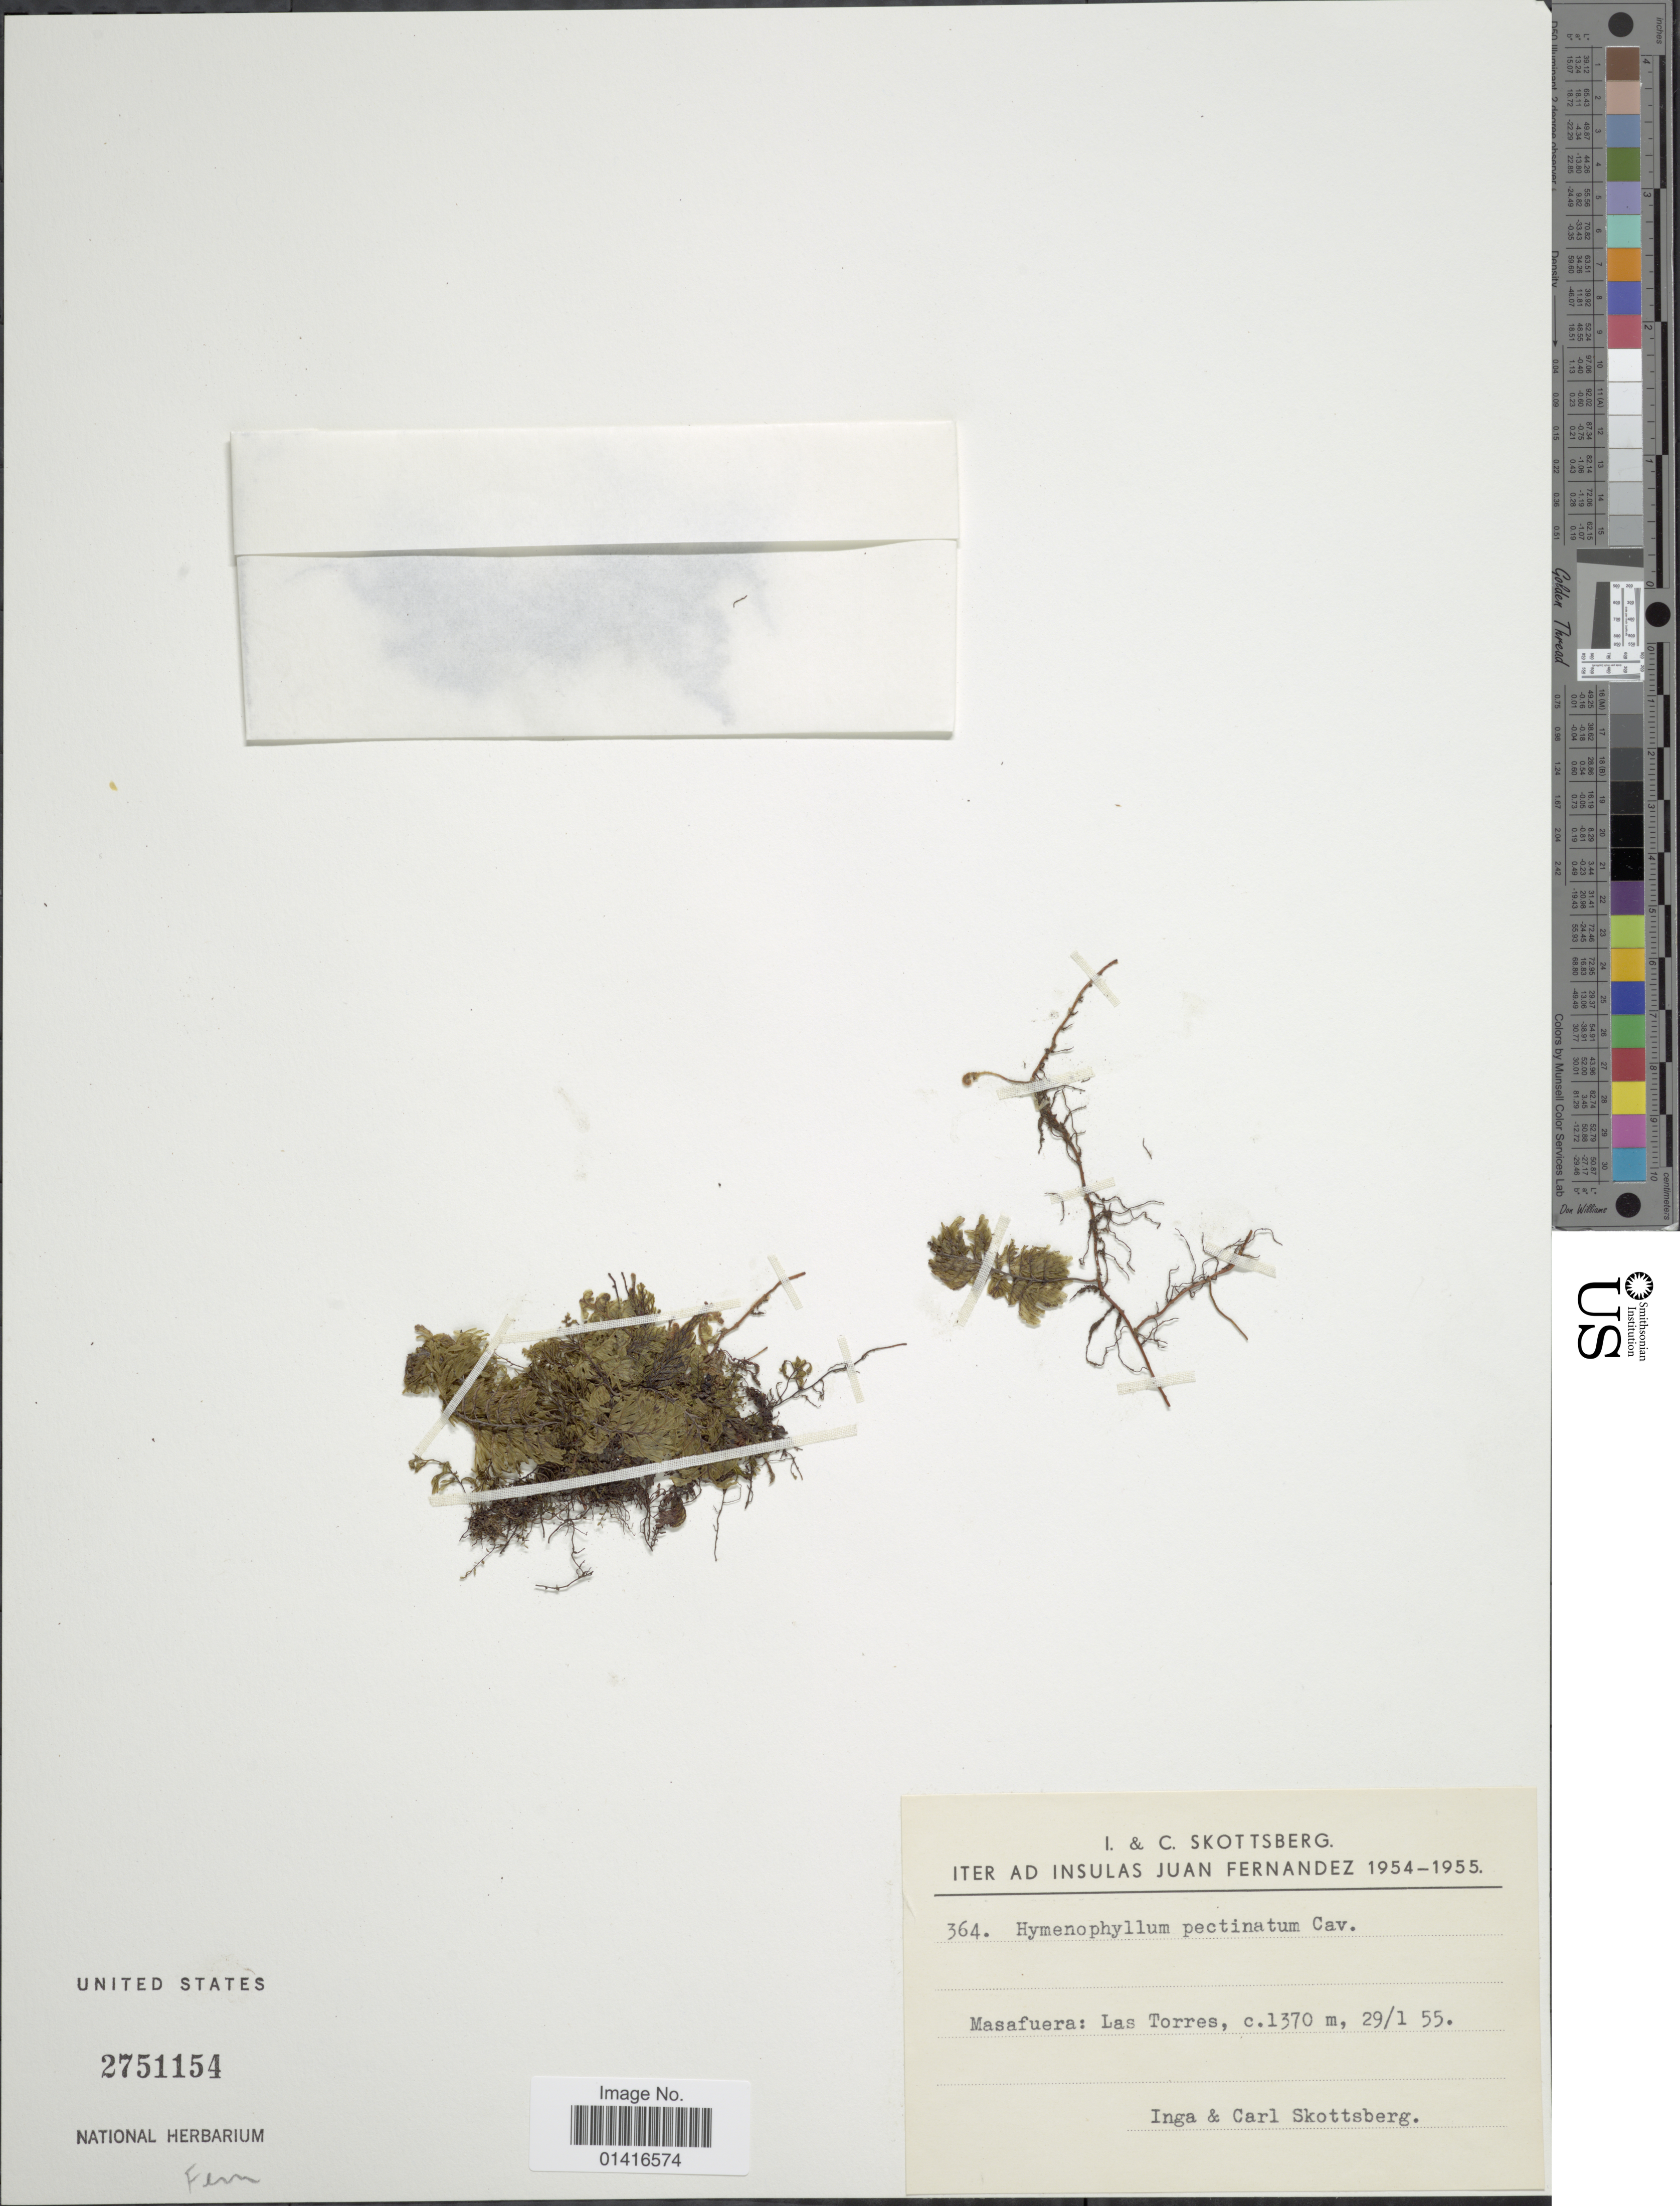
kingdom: Plantae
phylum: Tracheophyta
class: Polypodiopsida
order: Hymenophyllales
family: Hymenophyllaceae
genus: Hymenophyllum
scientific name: Hymenophyllum pectinatum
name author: Cav.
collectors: I. Skottsberg & C. Skottsberg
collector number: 364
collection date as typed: Transcribed d/m/y: 29/1/55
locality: Masafuera: Las Torres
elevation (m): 1370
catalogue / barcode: US 2751154